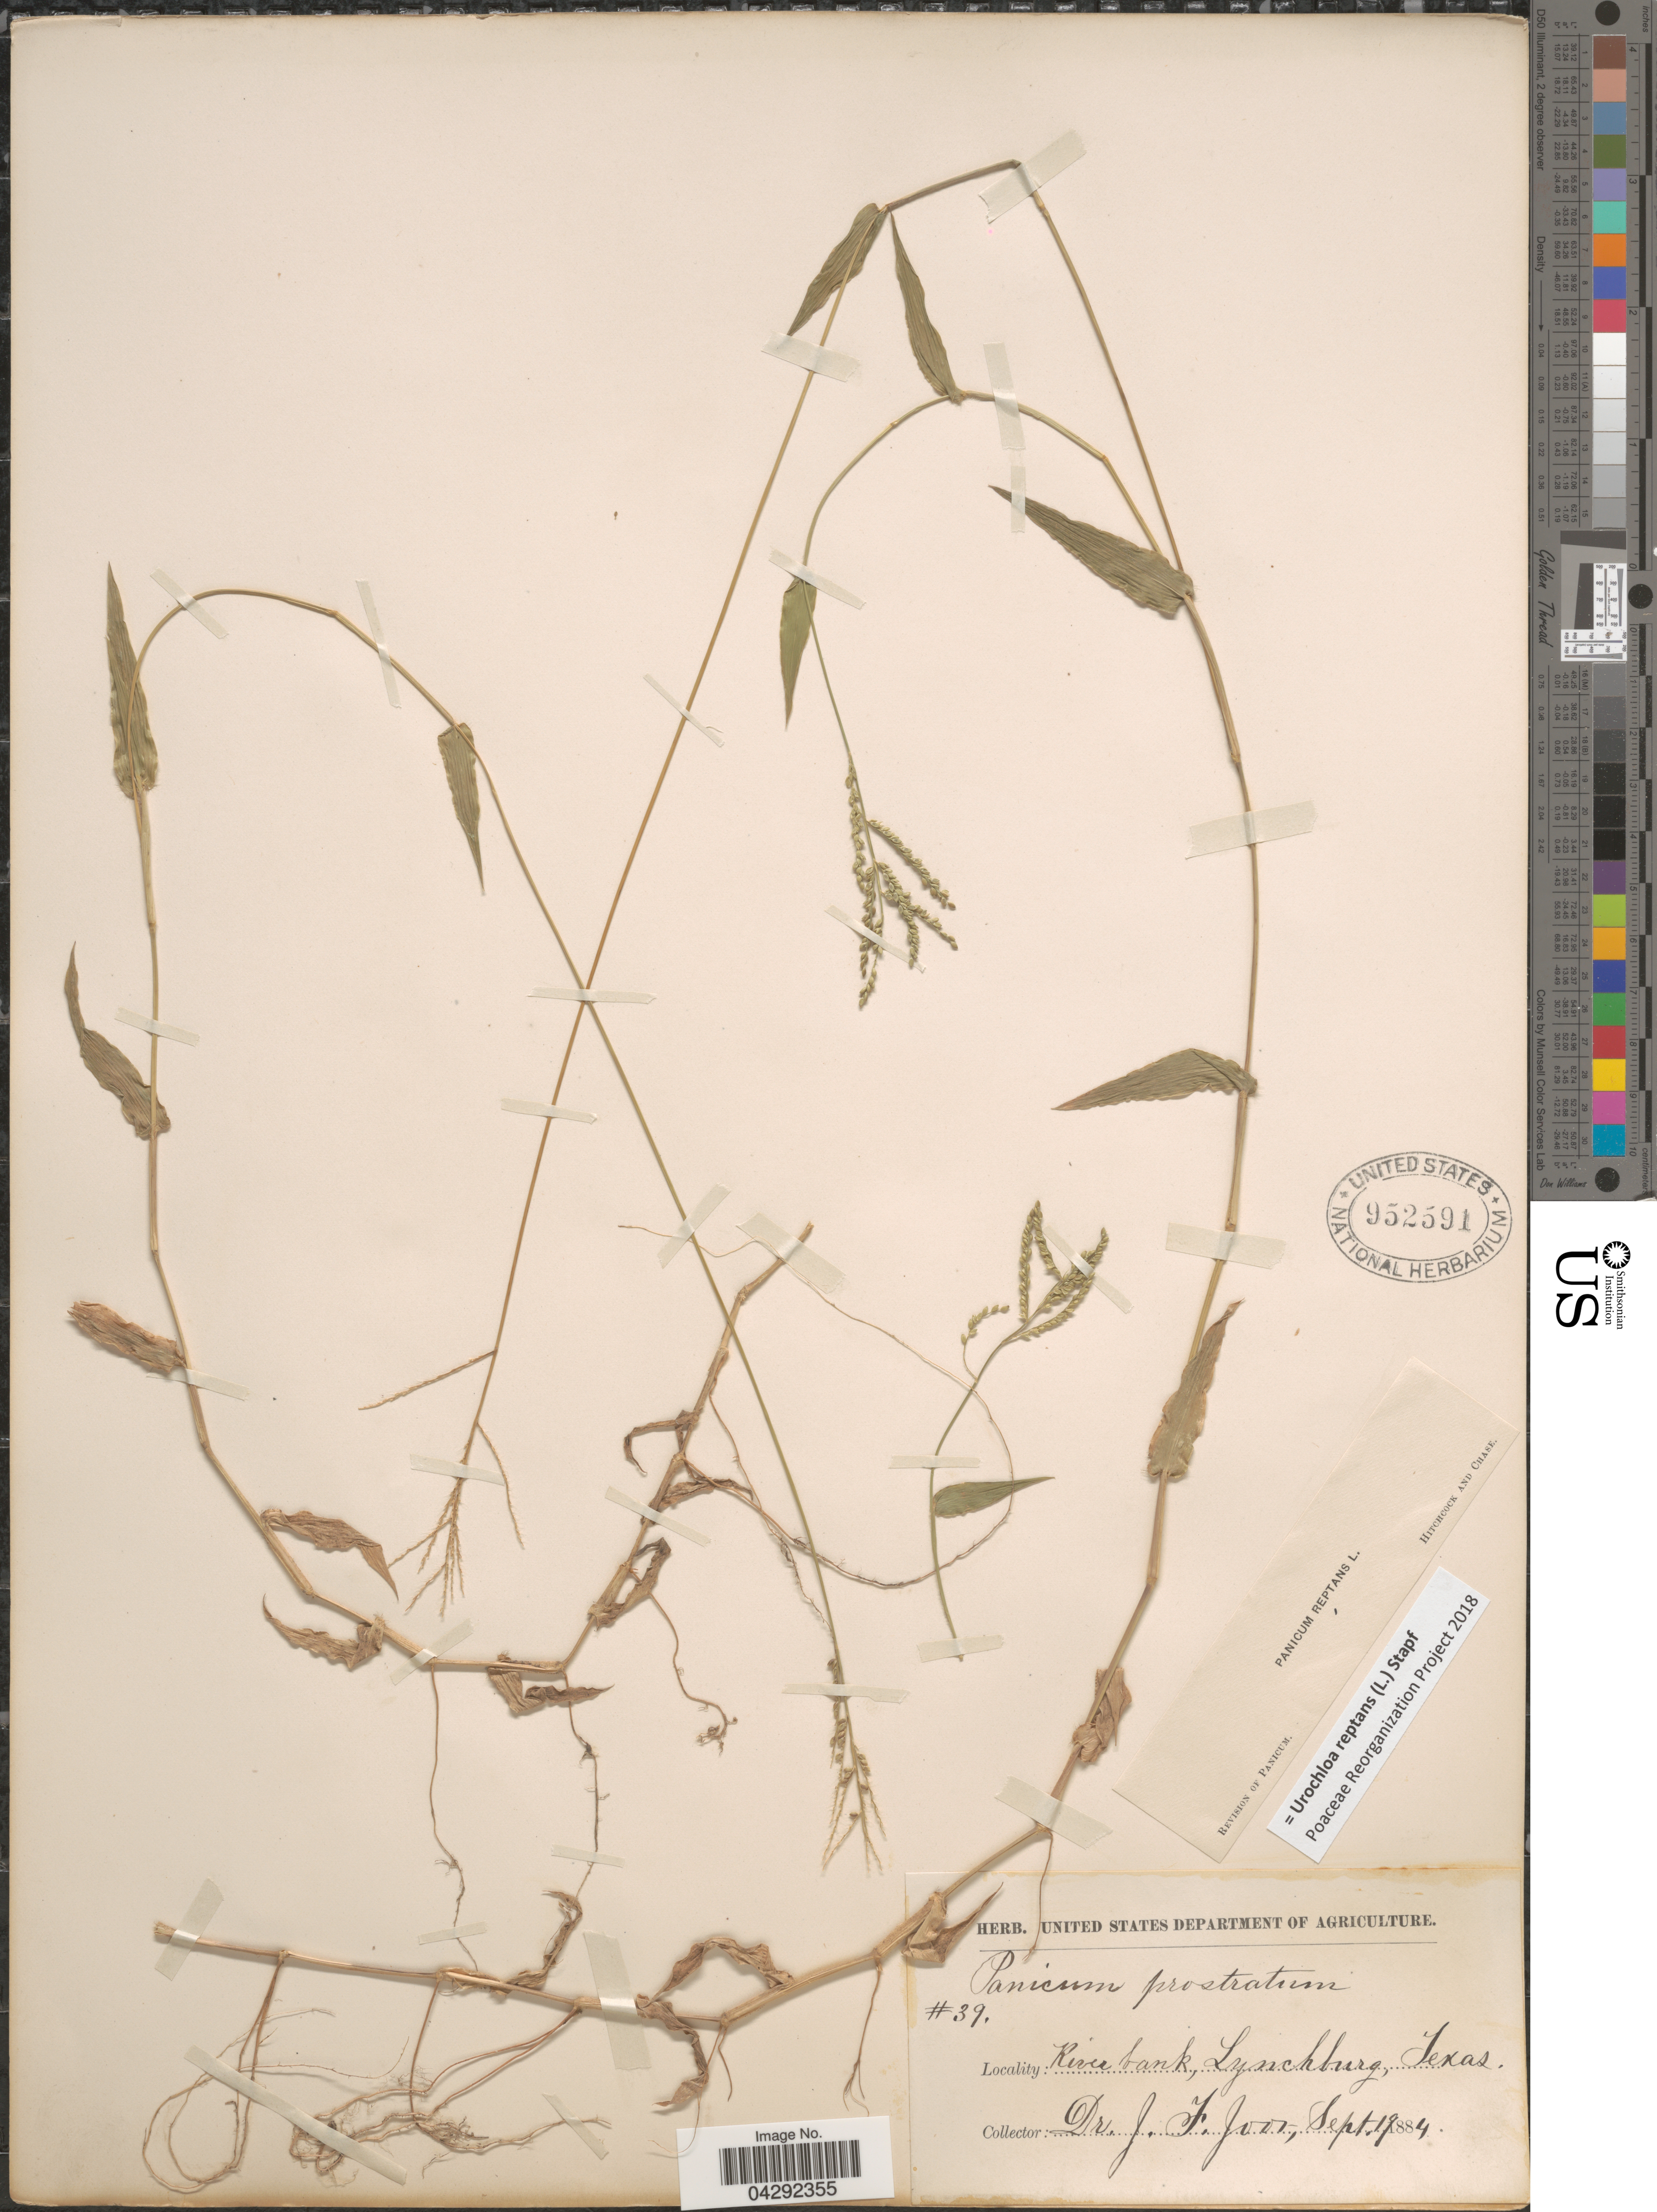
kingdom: Plantae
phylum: Tracheophyta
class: Liliopsida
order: Poales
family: Poaceae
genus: Urochloa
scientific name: Urochloa reptans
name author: (L.) Stapf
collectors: J. F. Joor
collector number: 39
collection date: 1884-09-19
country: United States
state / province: Texas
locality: River bank, Lynchburg.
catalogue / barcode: US 952591